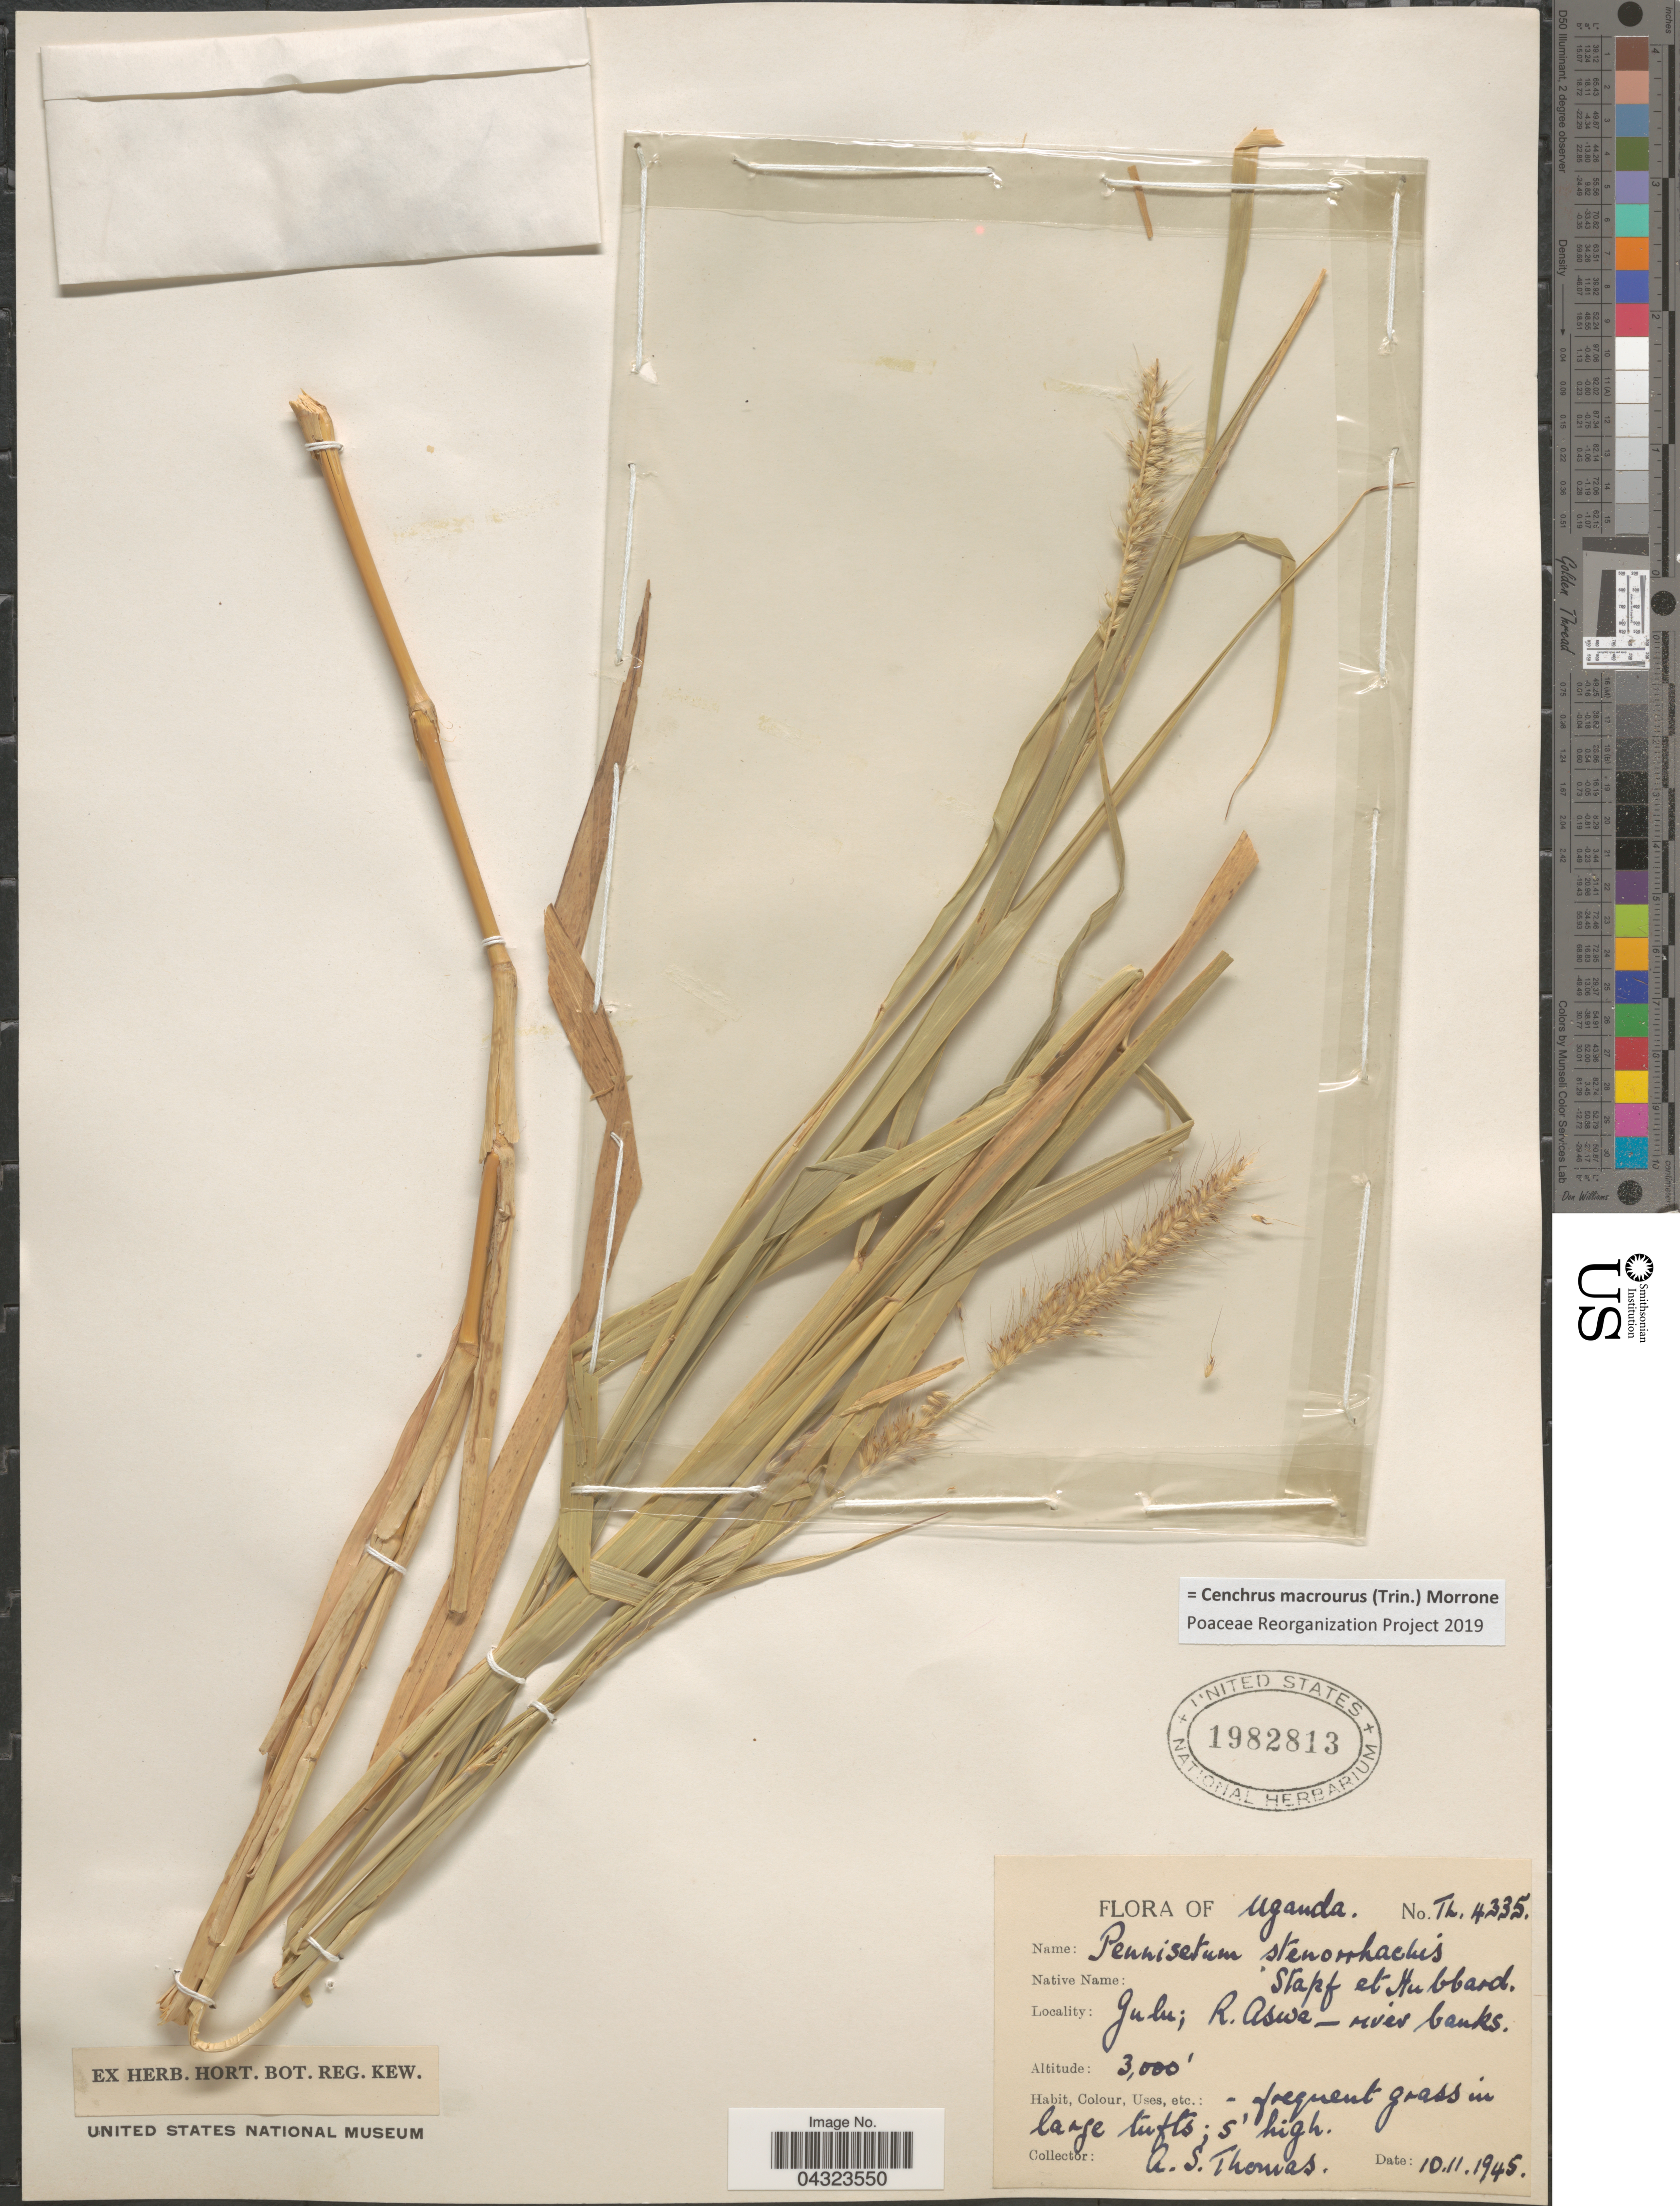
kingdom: Plantae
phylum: Tracheophyta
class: Liliopsida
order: Poales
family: Poaceae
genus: Cenchrus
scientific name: Cenchrus macrourus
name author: (Trin.) Morrone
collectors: A. Thomas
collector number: Th4335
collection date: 1945-11-10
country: Uganda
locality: Gulu; R. Aswe.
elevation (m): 914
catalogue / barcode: US 1982813